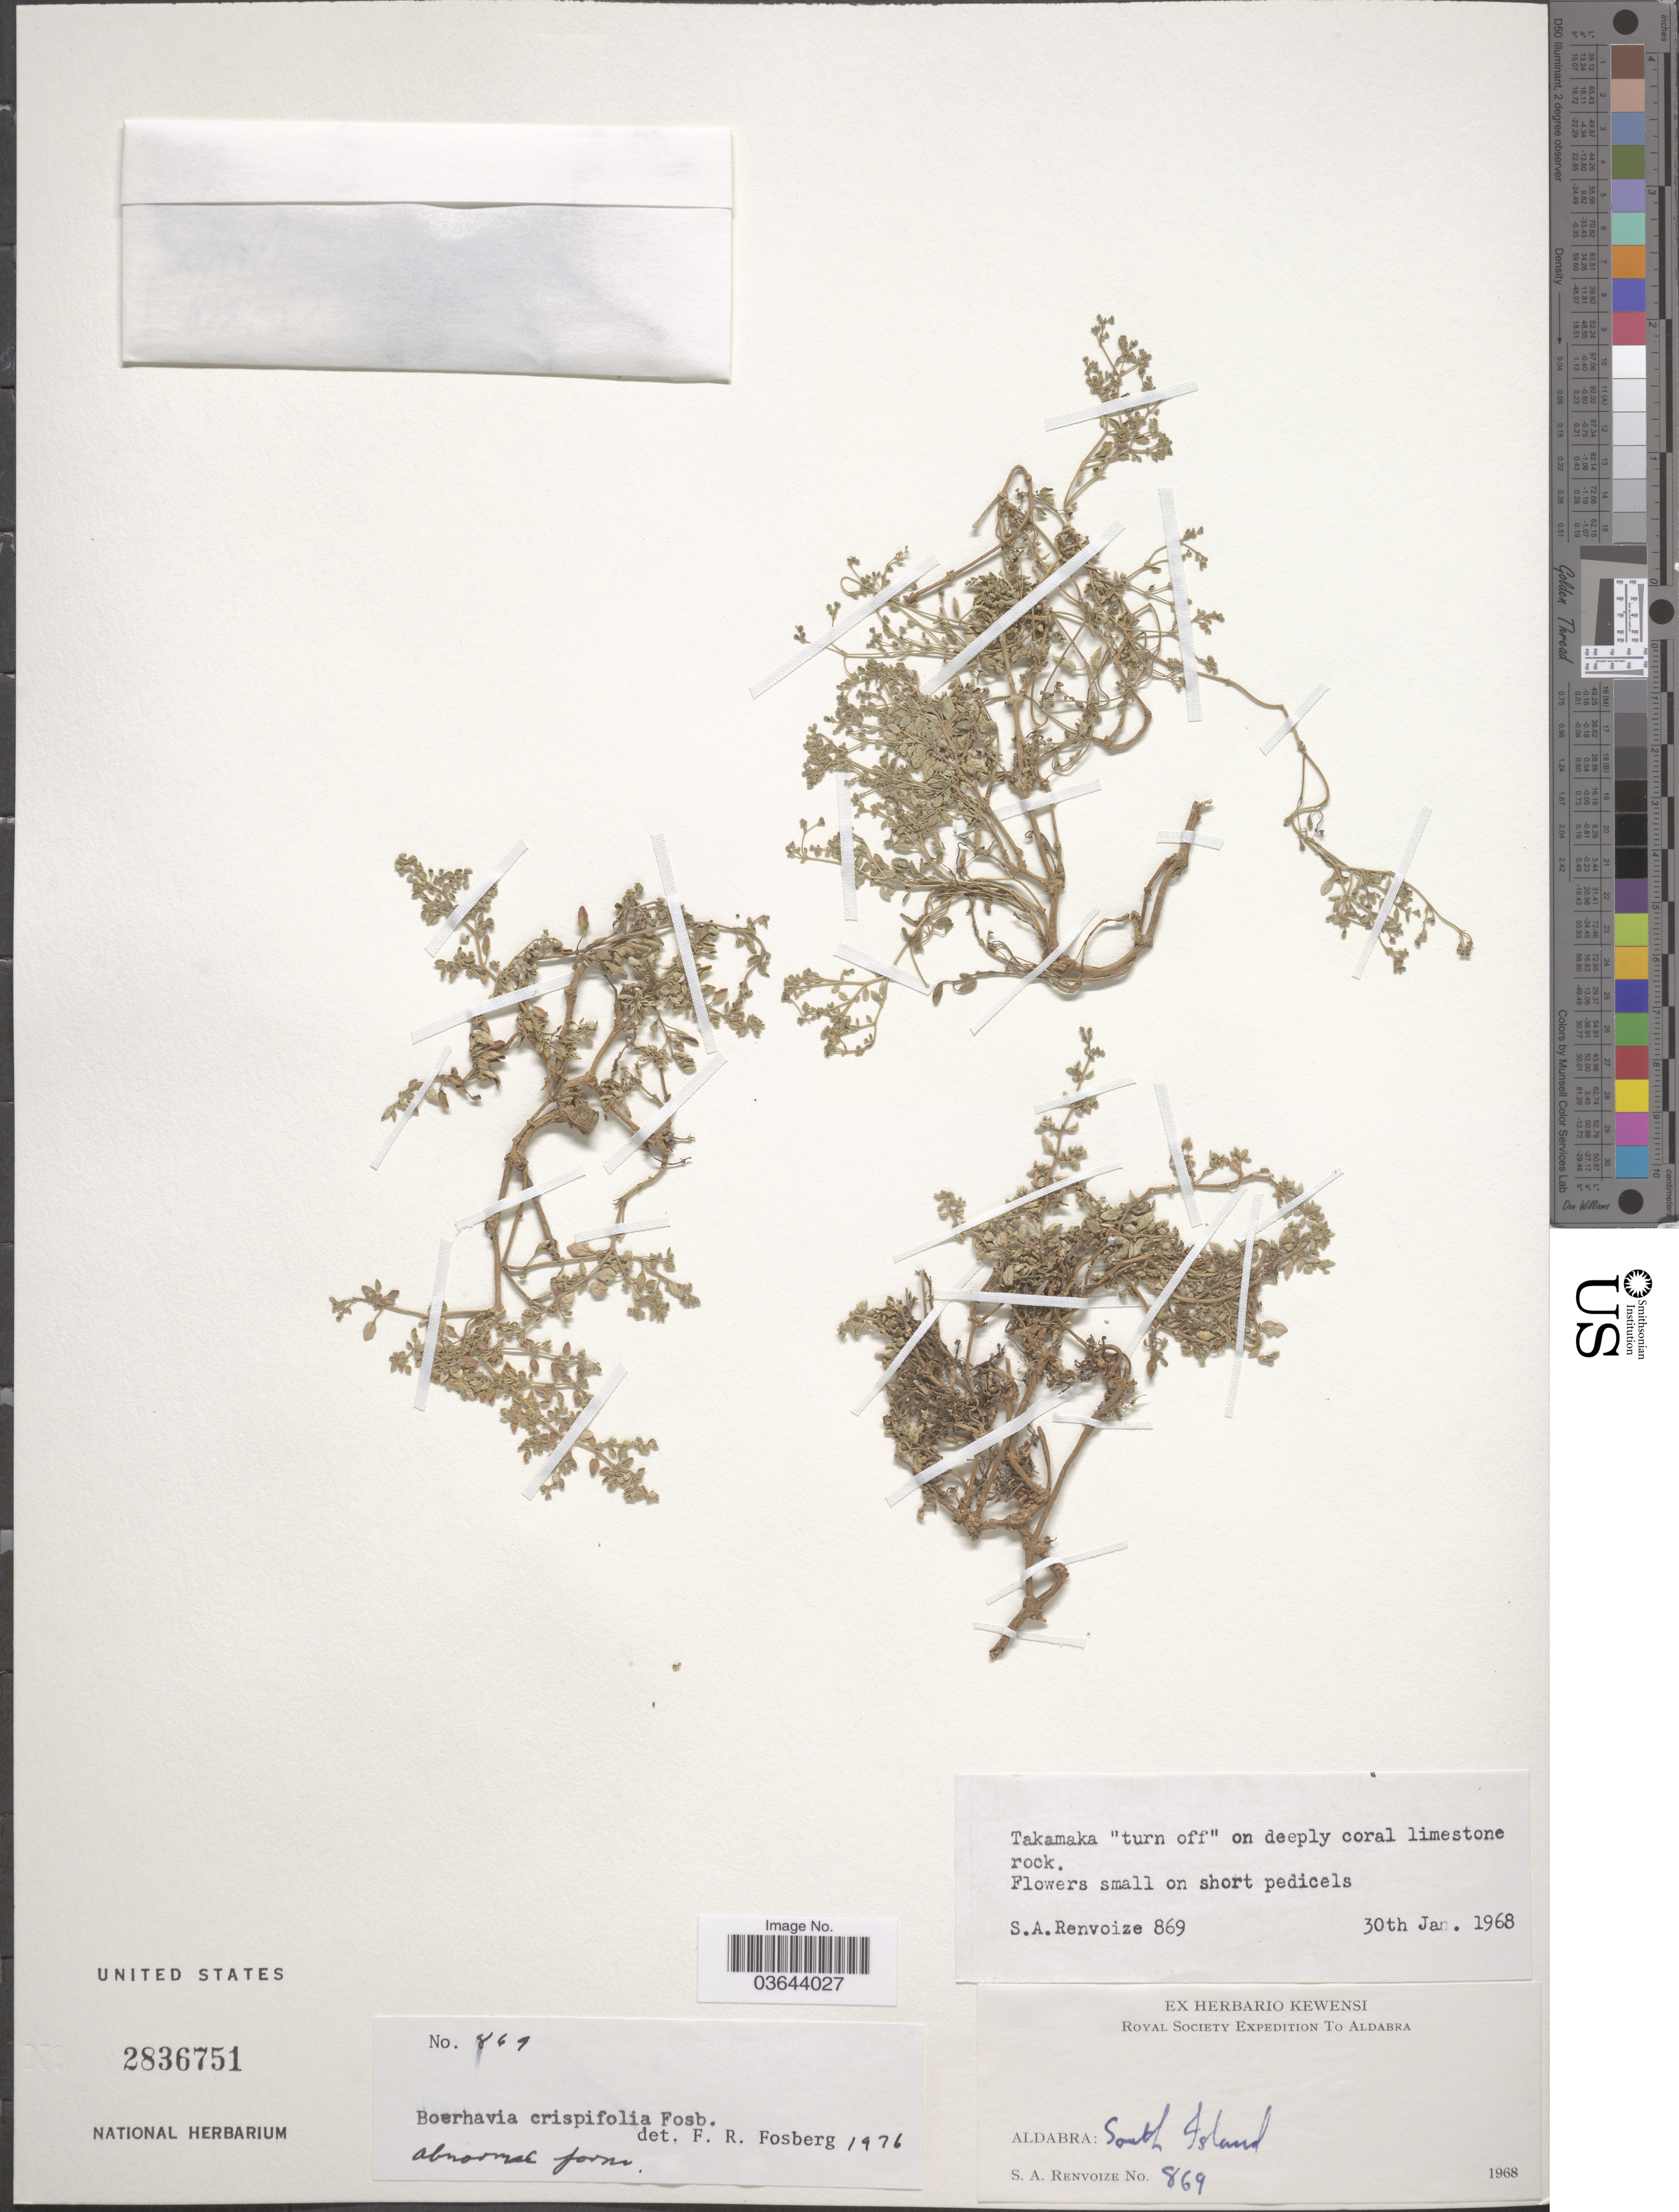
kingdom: Plantae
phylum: Tracheophyta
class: Magnoliopsida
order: Caryophyllales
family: Nyctaginaceae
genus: Boerhavia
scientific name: Boerhavia crispifolia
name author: Fosberg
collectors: S. A. Renvoize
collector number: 869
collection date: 1968-01-30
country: Seychelles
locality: Takamaka "turn off". Aldabra: South Island.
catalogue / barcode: US 2836751